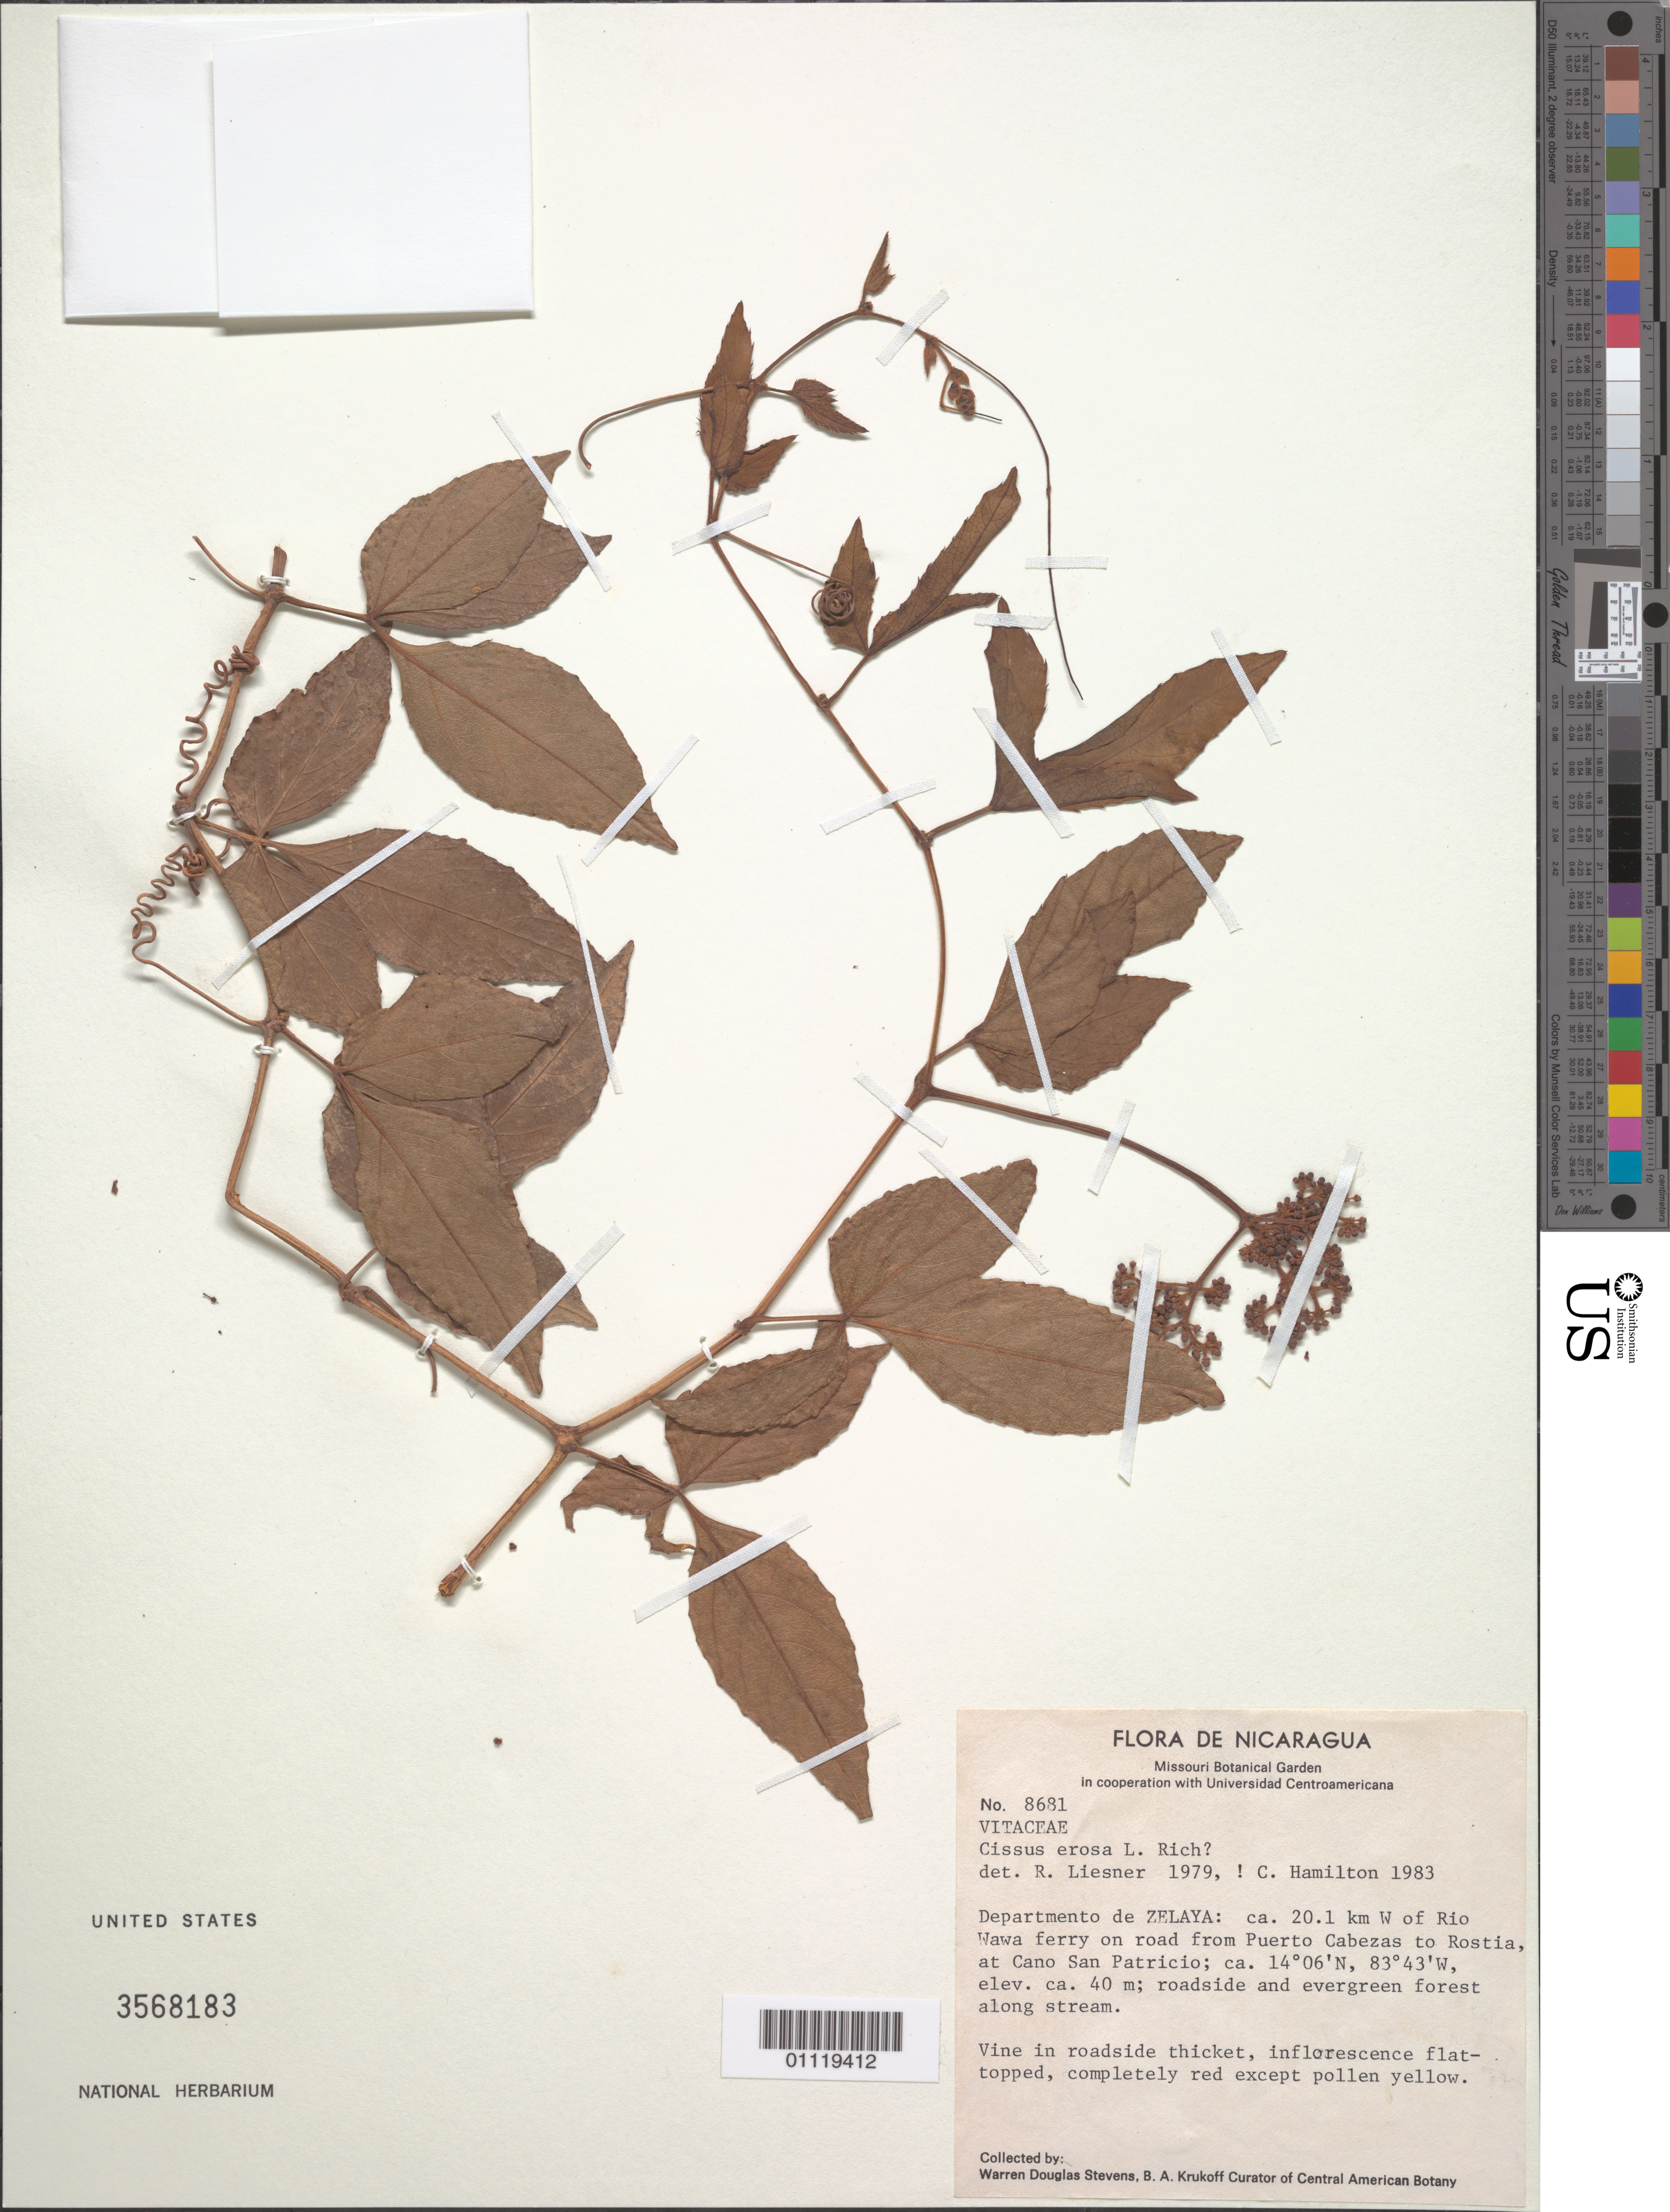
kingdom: Plantae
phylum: Tracheophyta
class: Magnoliopsida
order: Vitales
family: Vitaceae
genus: Cissus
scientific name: Cissus erosa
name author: Rich.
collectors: W. D. Stevens & B. A. Krukoff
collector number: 8681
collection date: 1965/1982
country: Nicaragua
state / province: Atlántico Norte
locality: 20.1 km W of Rio Wawa ferry on road from Puerto Cabezas to Rostia, at Cano San Patricio.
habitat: Vine in roadside thicket.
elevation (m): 40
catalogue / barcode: US 3568183